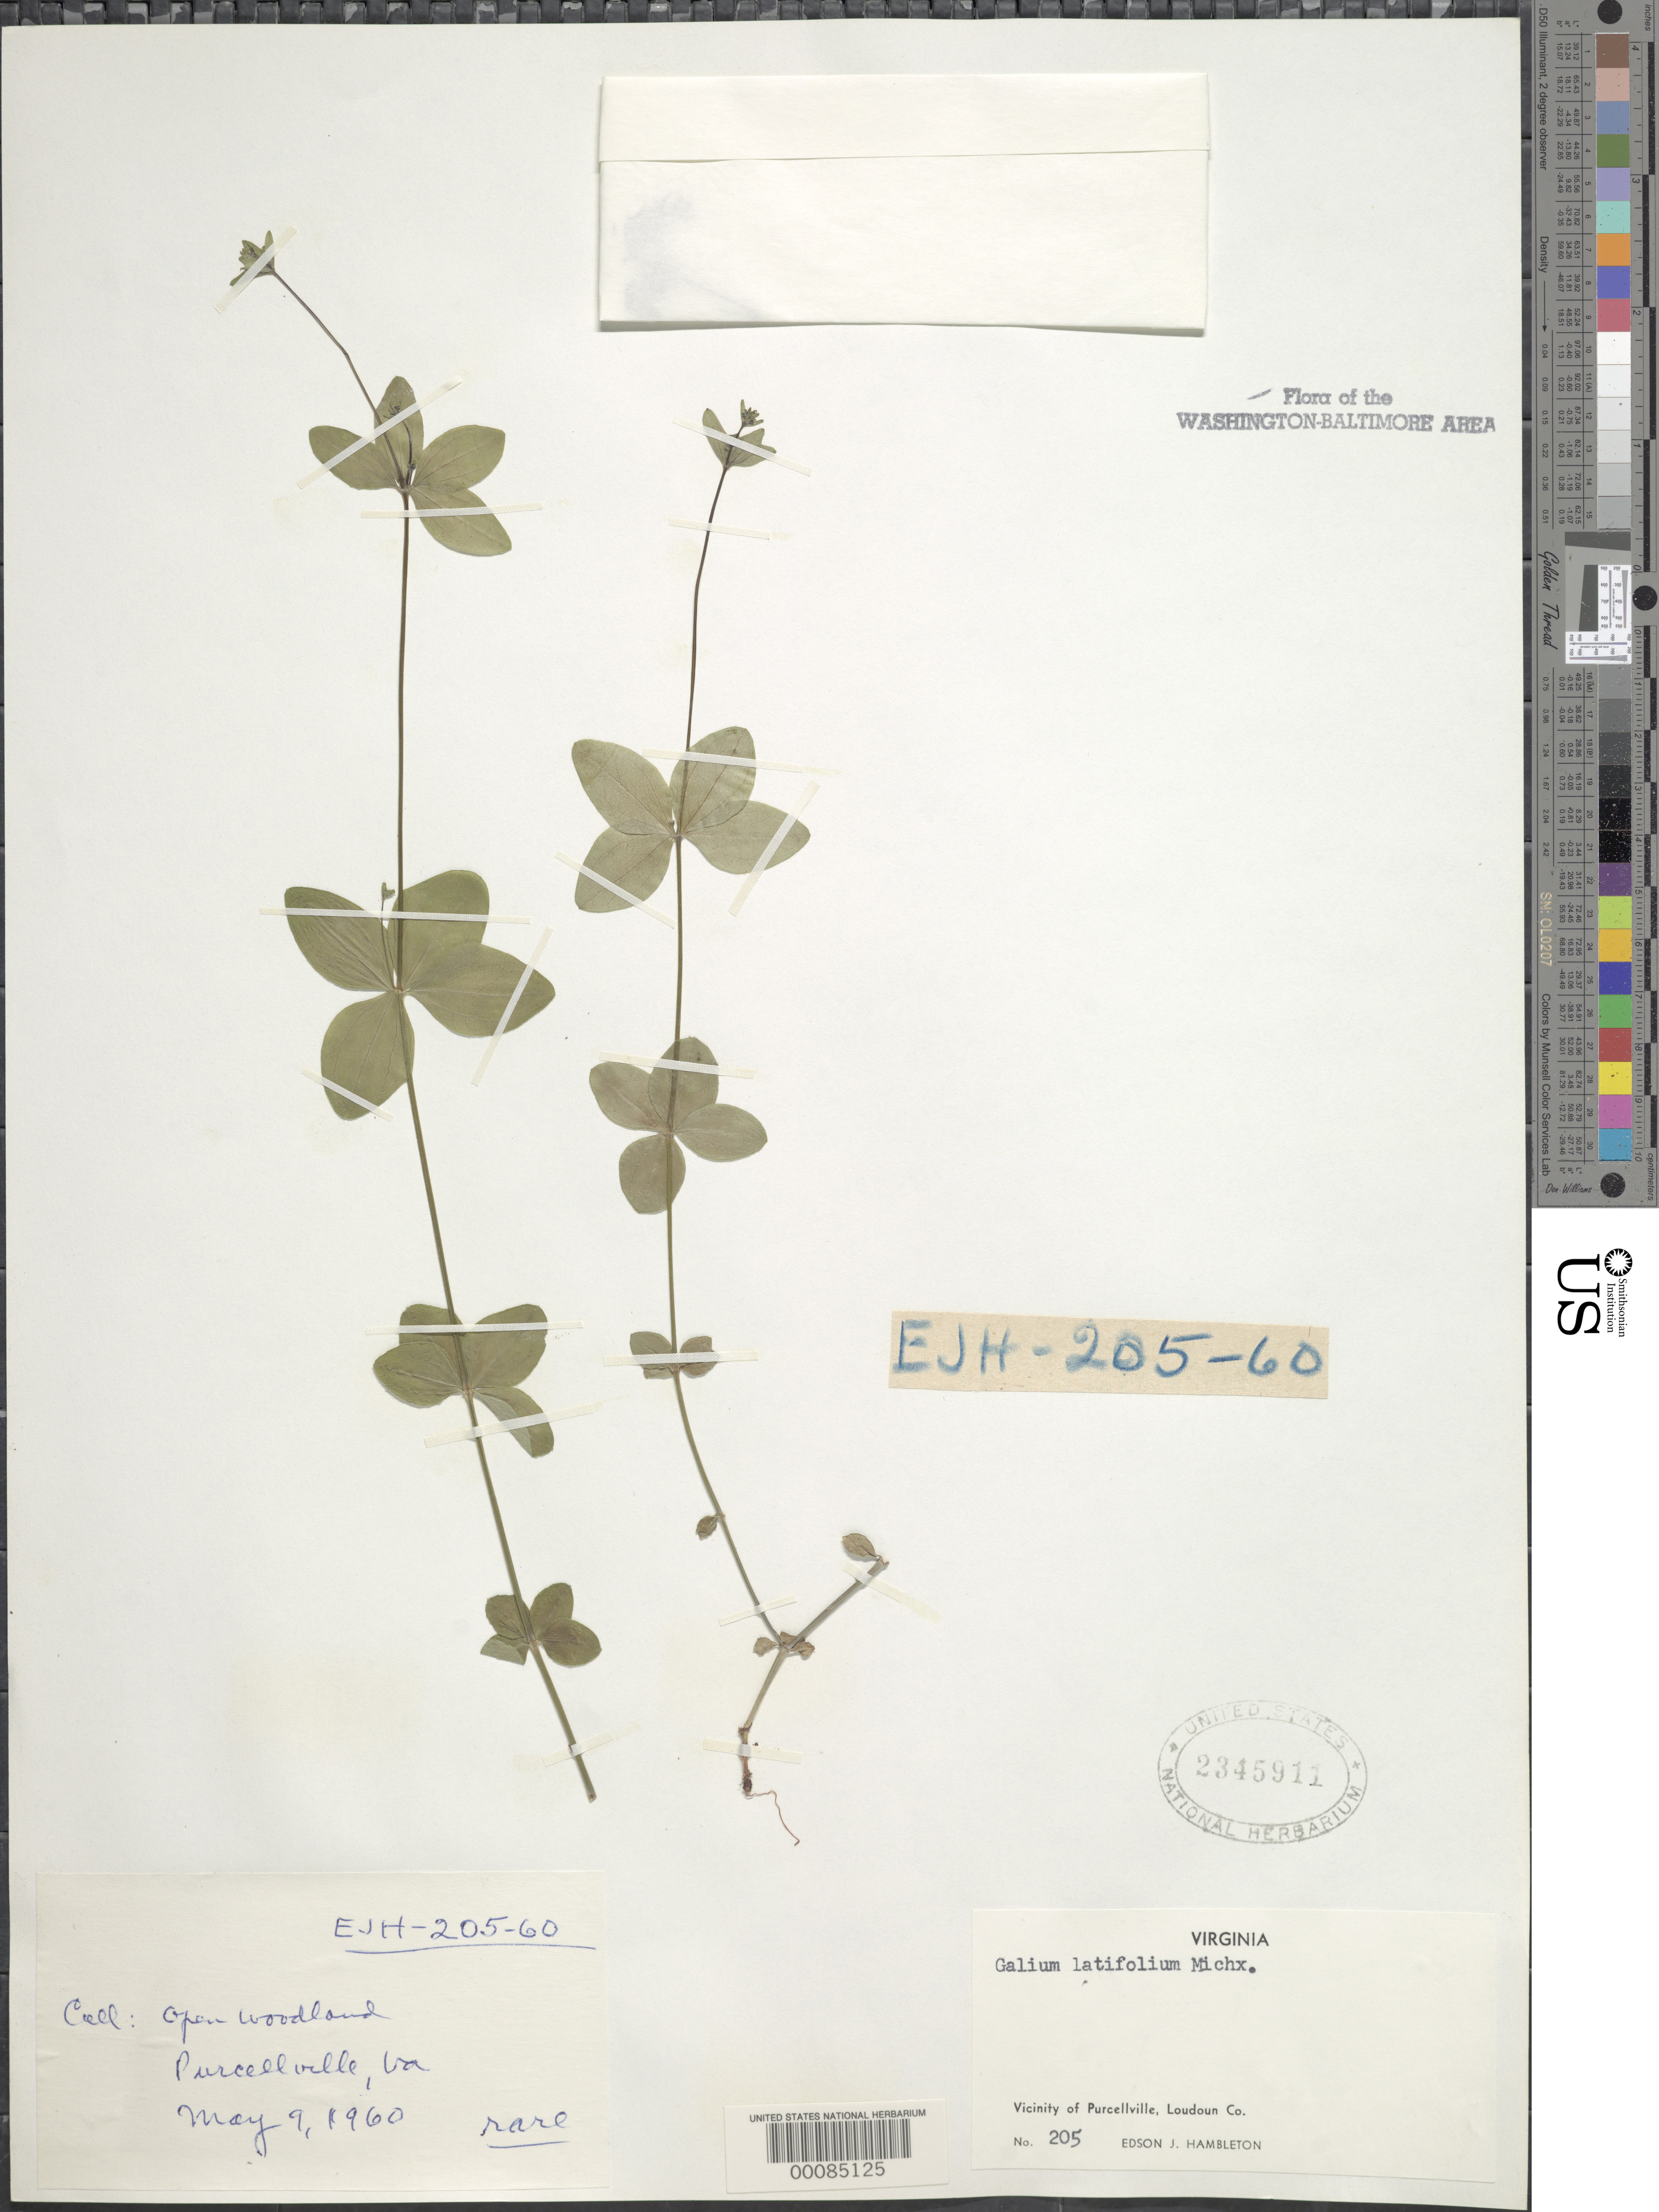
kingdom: Plantae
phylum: Tracheophyta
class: Magnoliopsida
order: Gentianales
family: Rubiaceae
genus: Galium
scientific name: Galium latifolium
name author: Michx.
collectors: E. Hambleton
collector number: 205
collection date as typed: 09 May 1960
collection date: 1960-05-09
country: United States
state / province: Virginia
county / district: Loudoun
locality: Purcellville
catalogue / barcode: US 2345911